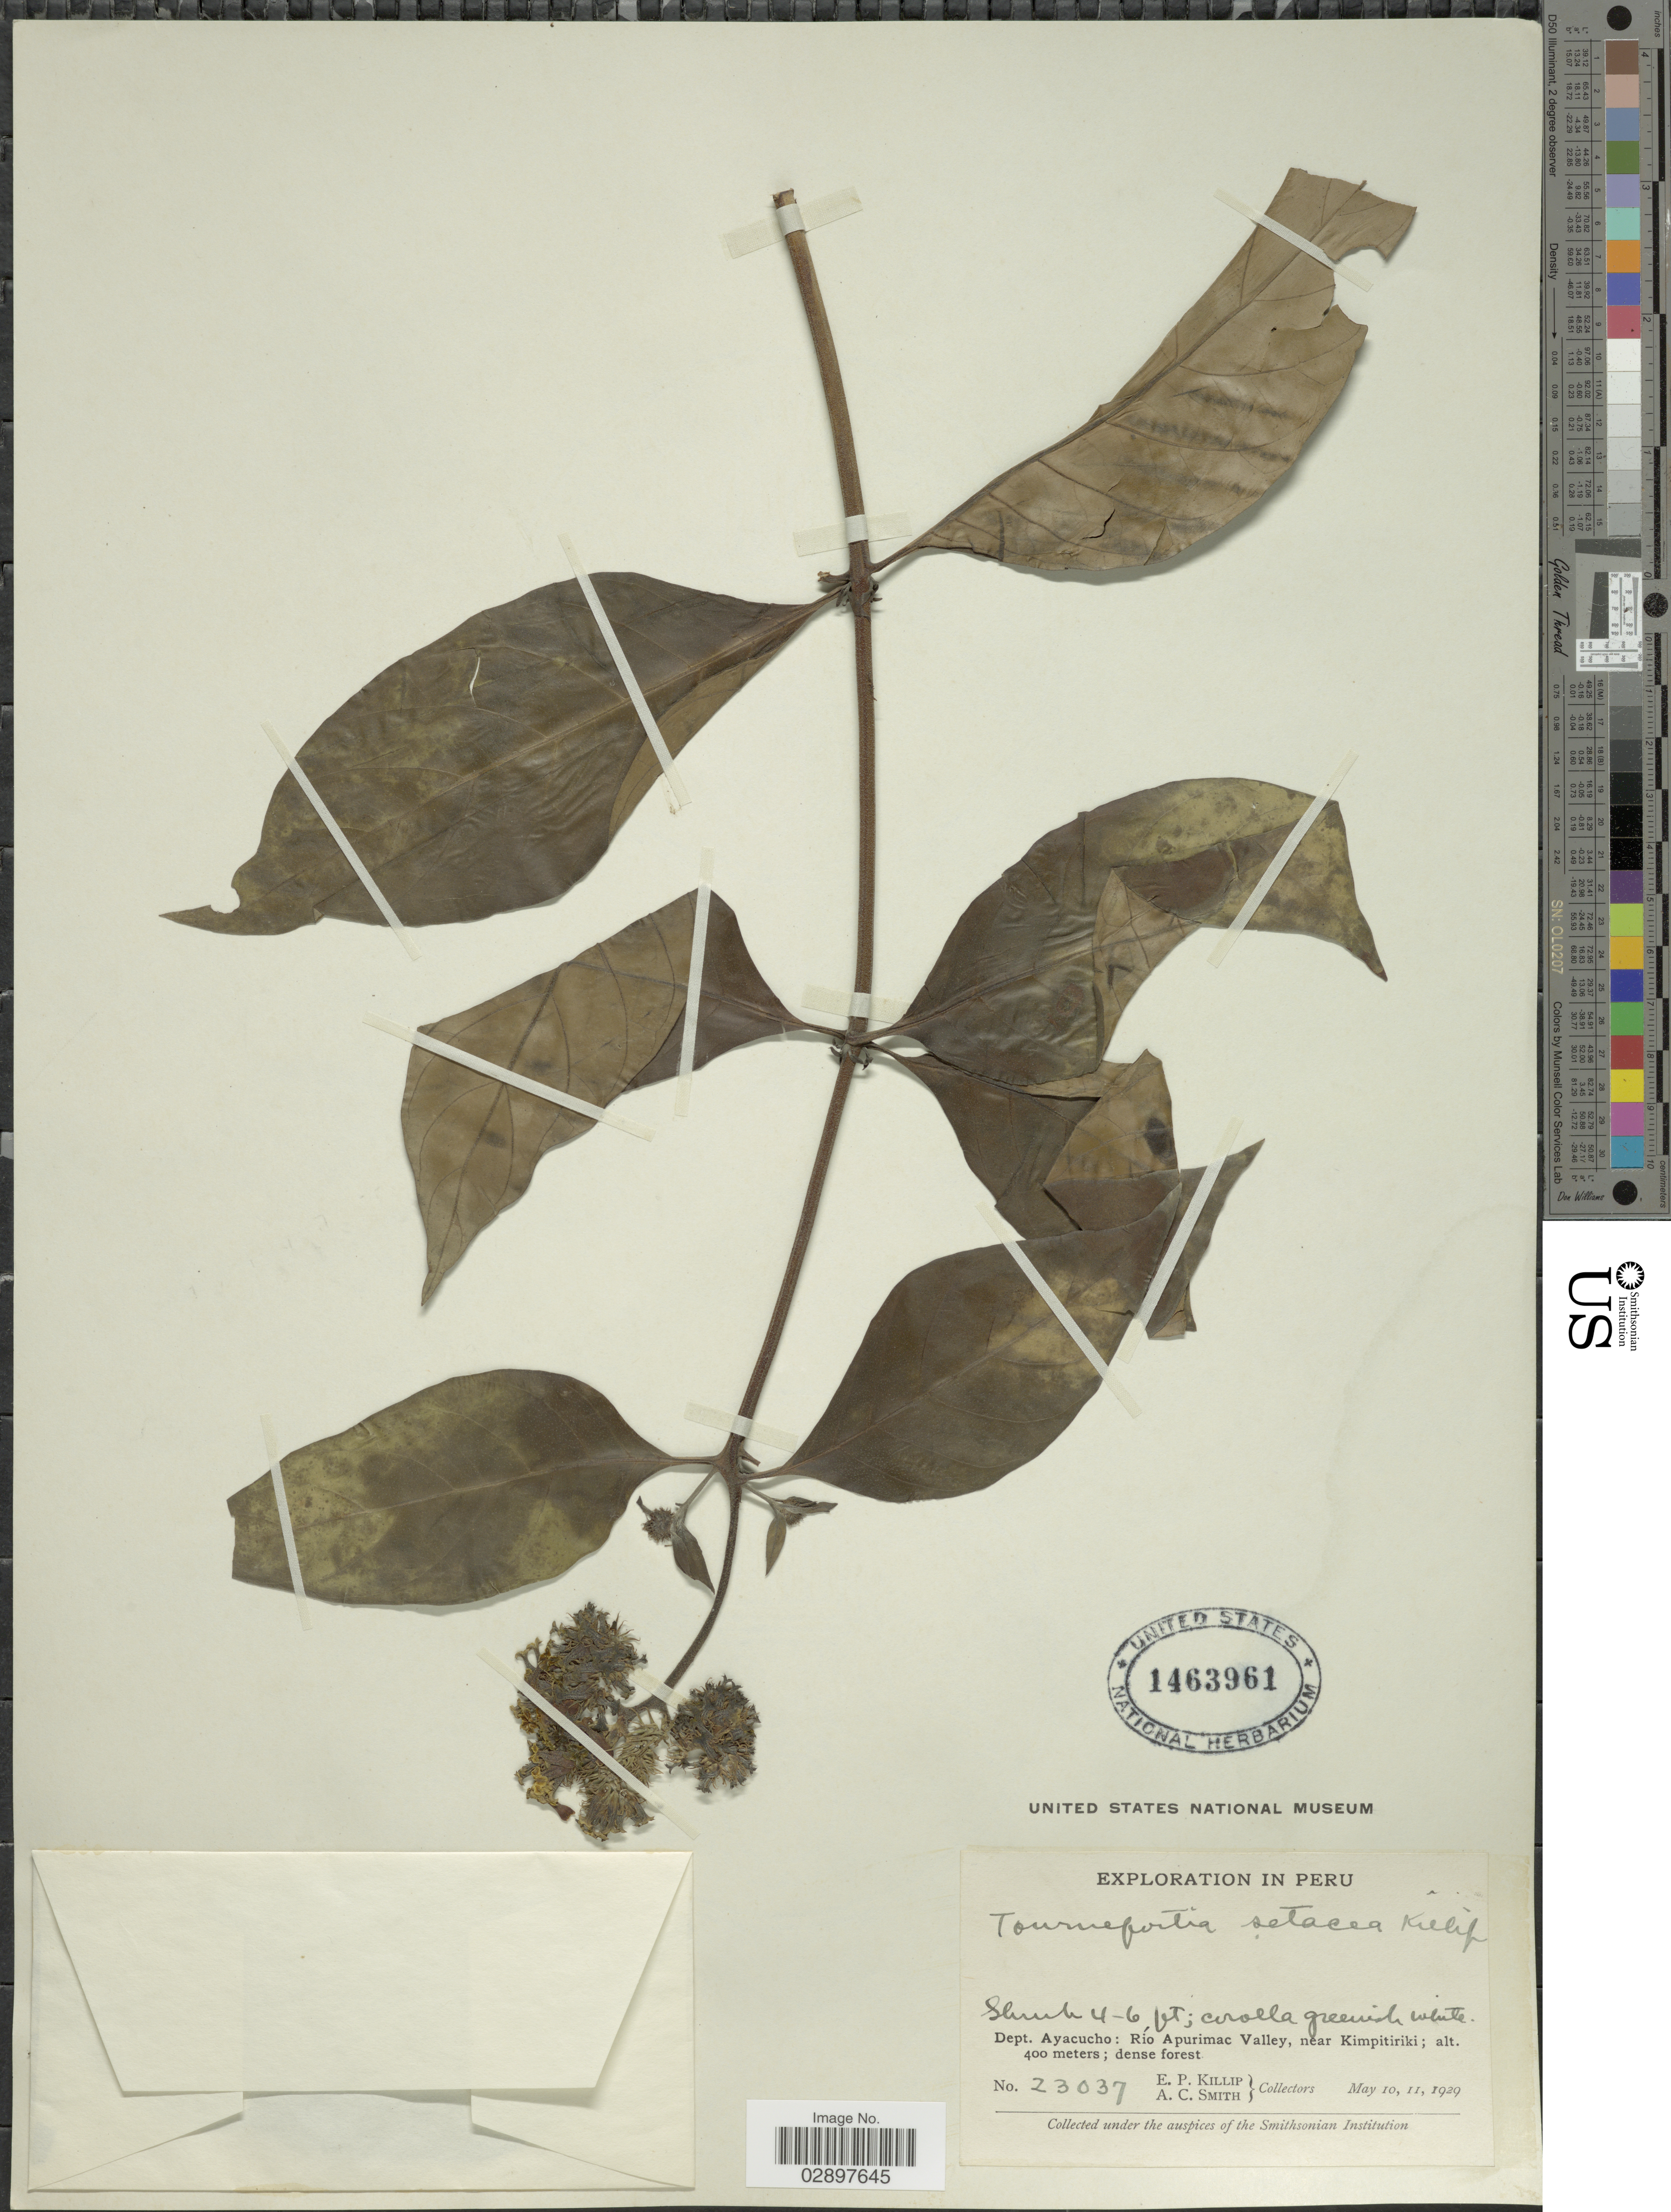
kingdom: Plantae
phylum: Tracheophyta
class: Magnoliopsida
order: Boraginales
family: Heliotropiaceae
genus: Tournefortia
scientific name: Tournefortia setacea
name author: Killip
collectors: E. P. Killip & A. C. Smith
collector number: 23037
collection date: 1929-05-10/1929-05-11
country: Peru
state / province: Ayacucho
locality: Dept. Ayacucho: Río Apurimac Valley, near Kimpitiriki.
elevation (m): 400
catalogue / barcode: US 1463961